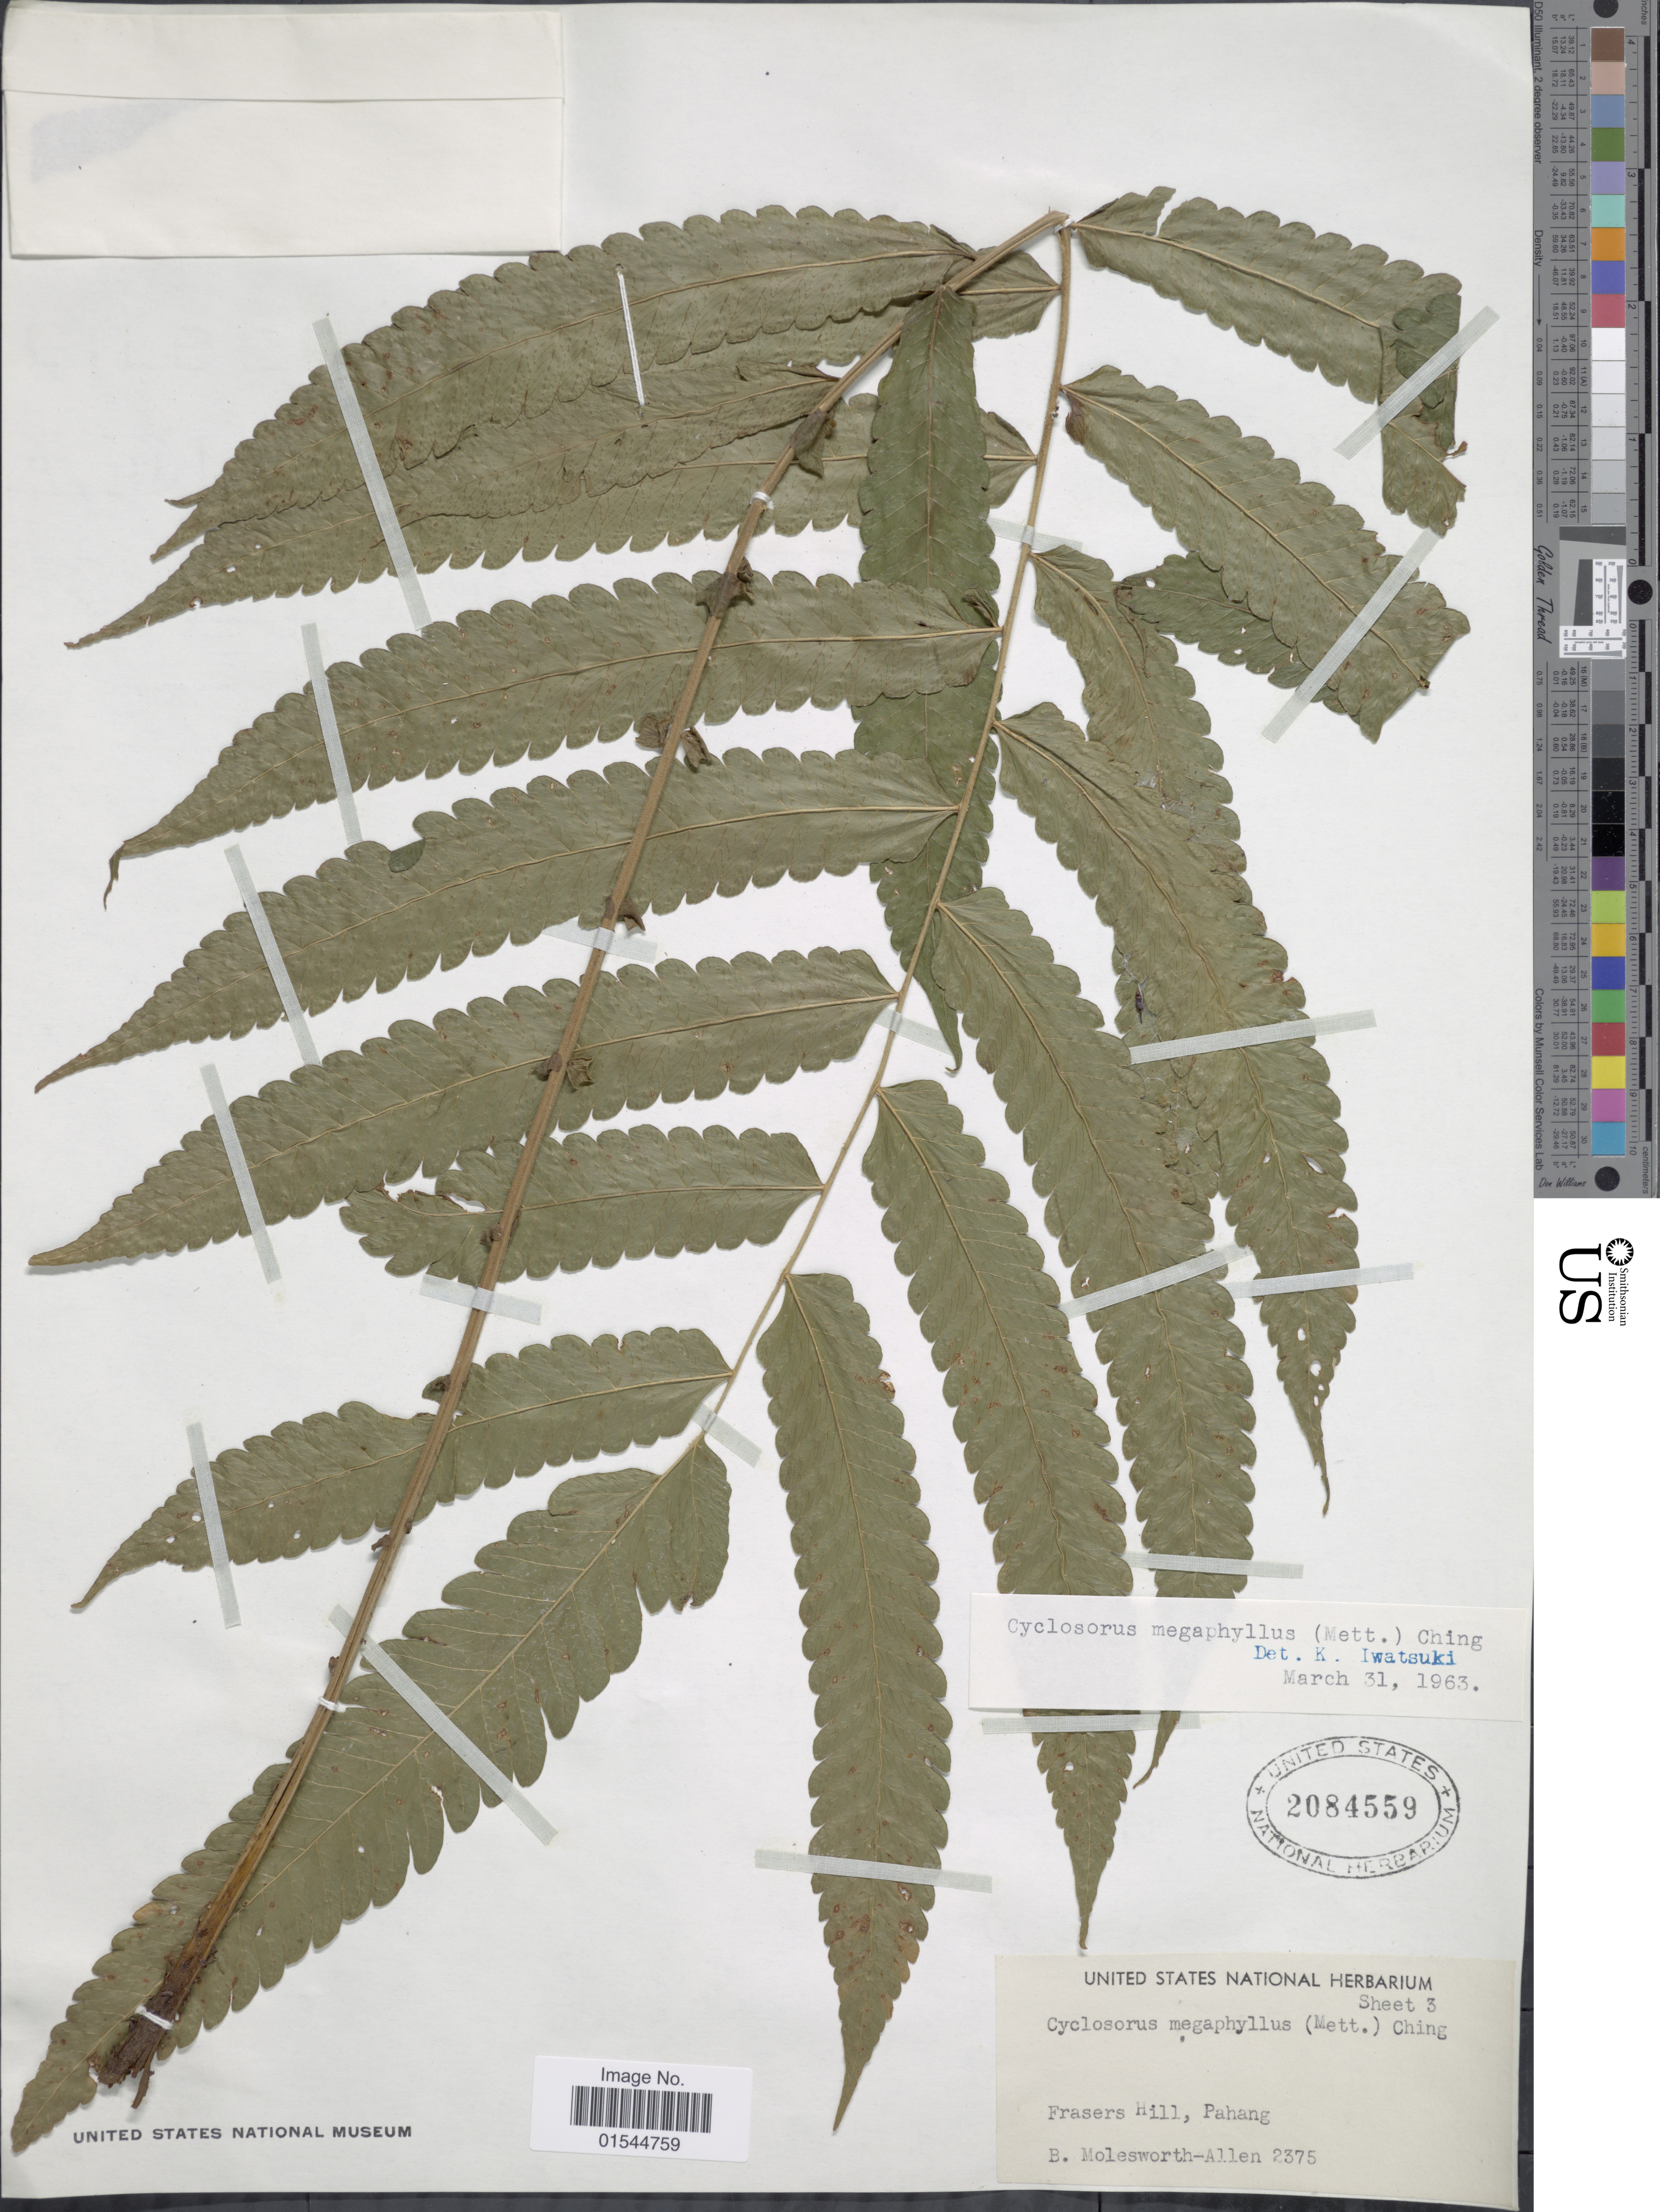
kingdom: Plantae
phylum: Tracheophyta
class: Polypodiopsida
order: Polypodiales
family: Thelypteridaceae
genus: Sphaerostephanos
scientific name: Sphaerostephanos penniger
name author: (Hook.) Holttum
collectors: B. E. G. Molesworth-Allen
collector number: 2375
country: Malaysia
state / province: Pahang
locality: Frasers Hill, Pahang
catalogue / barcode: US 2084559